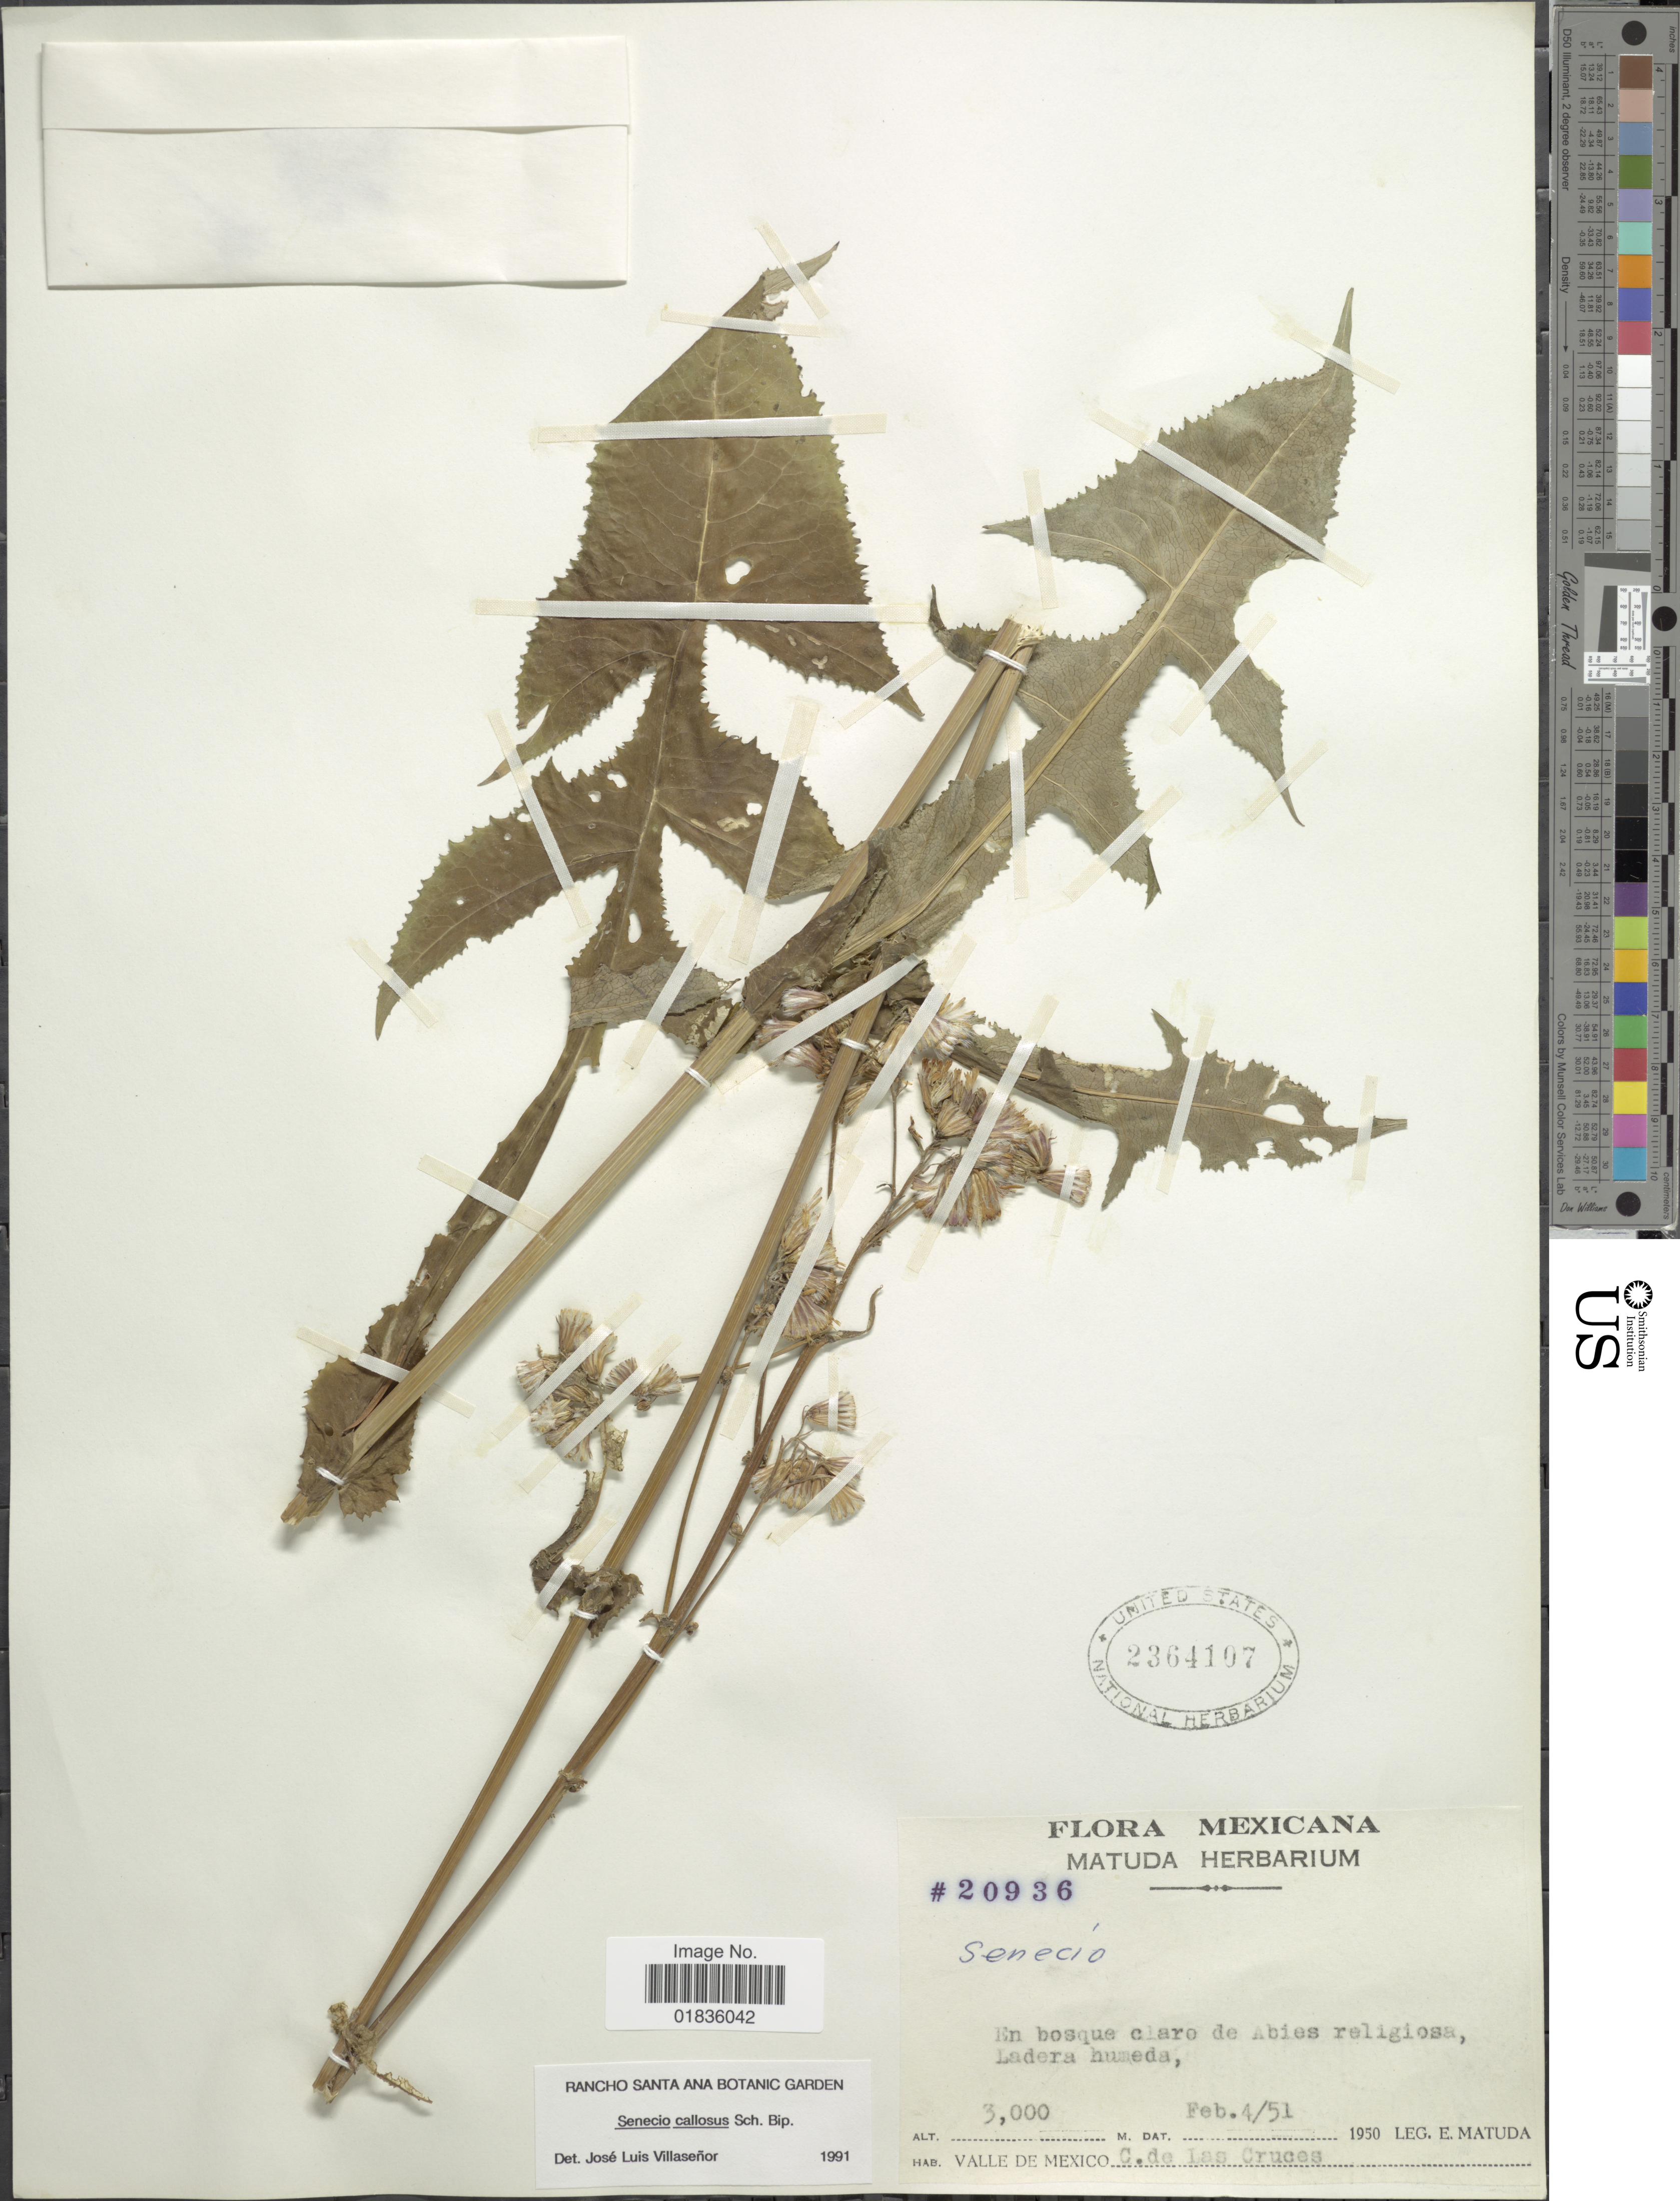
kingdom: Plantae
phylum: Tracheophyta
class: Magnoliopsida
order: Asterales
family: Asteraceae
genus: Senecio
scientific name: Senecio callosus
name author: Sch. Bip.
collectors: E. Matuda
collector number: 20936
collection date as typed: Transcribed d/m/y: 4/2/51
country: Mexico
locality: Valle de Mexico, C. de Las Cruces.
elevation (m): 3000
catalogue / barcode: US 2364107